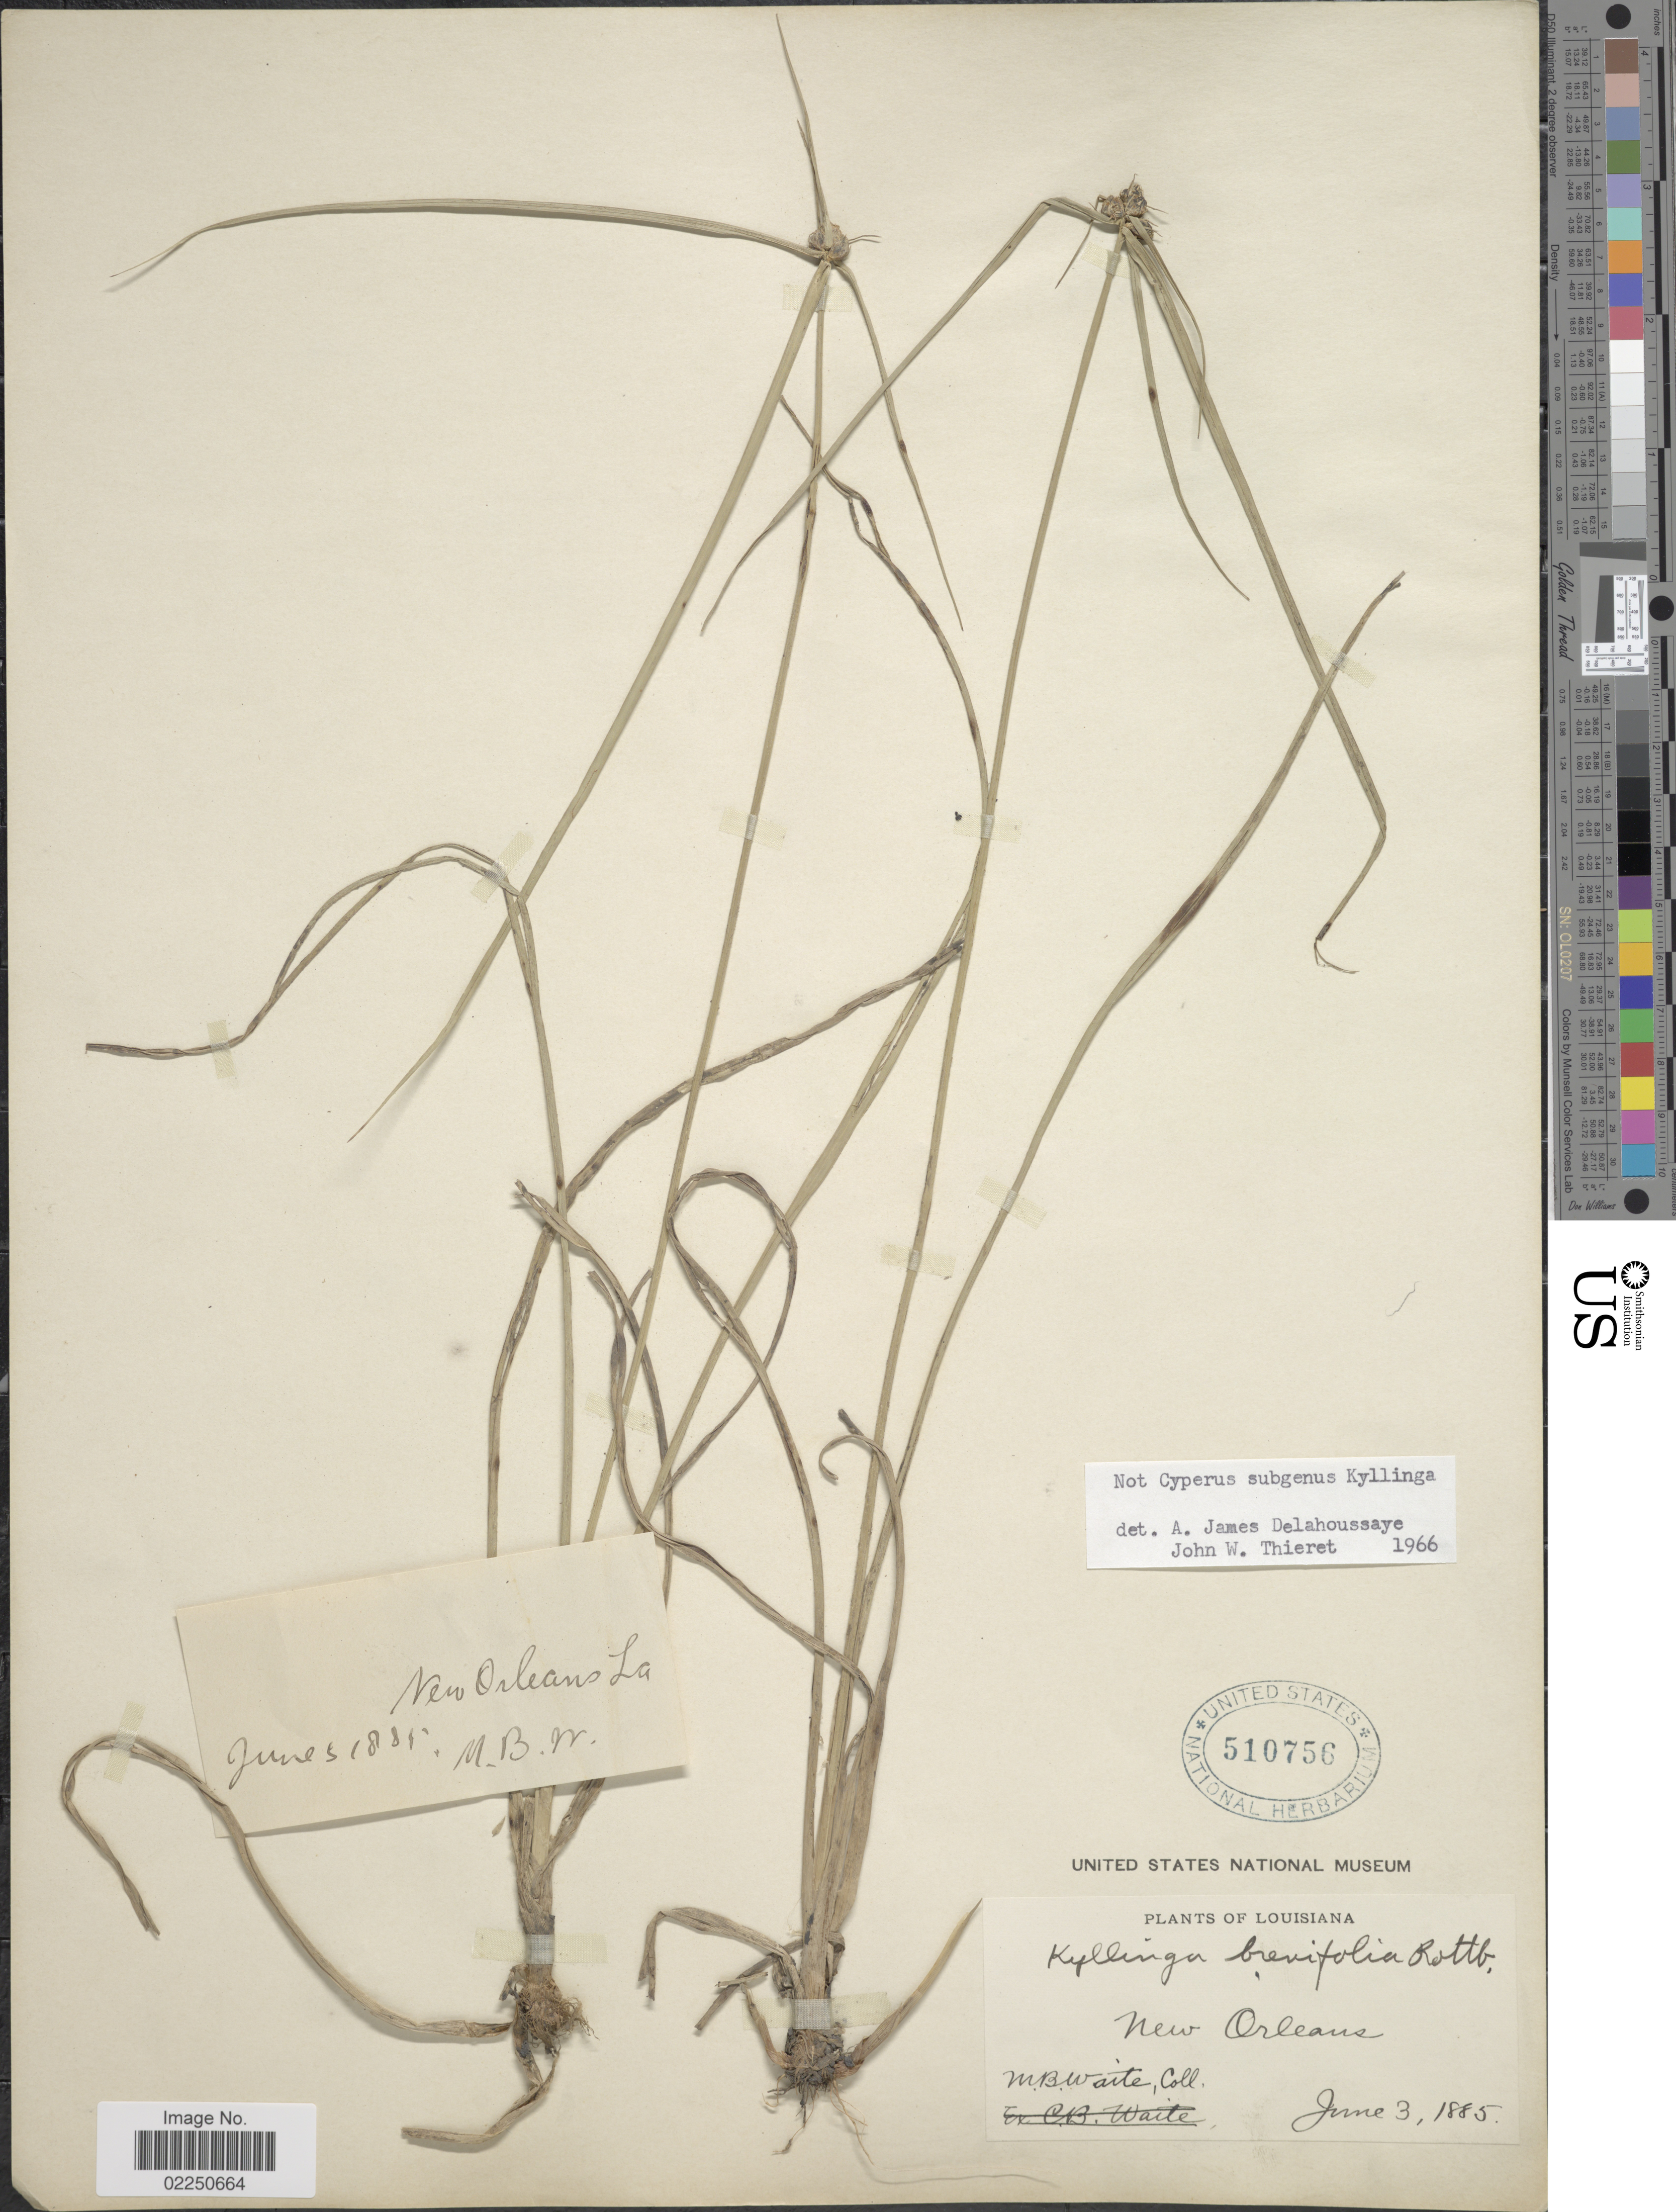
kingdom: Plantae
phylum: Tracheophyta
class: Liliopsida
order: Poales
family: Cyperaceae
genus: Cyperus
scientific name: Cyperus sp.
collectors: M. B. Waite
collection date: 1885-06-03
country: United States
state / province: Louisiana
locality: New Orleans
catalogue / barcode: US 510756